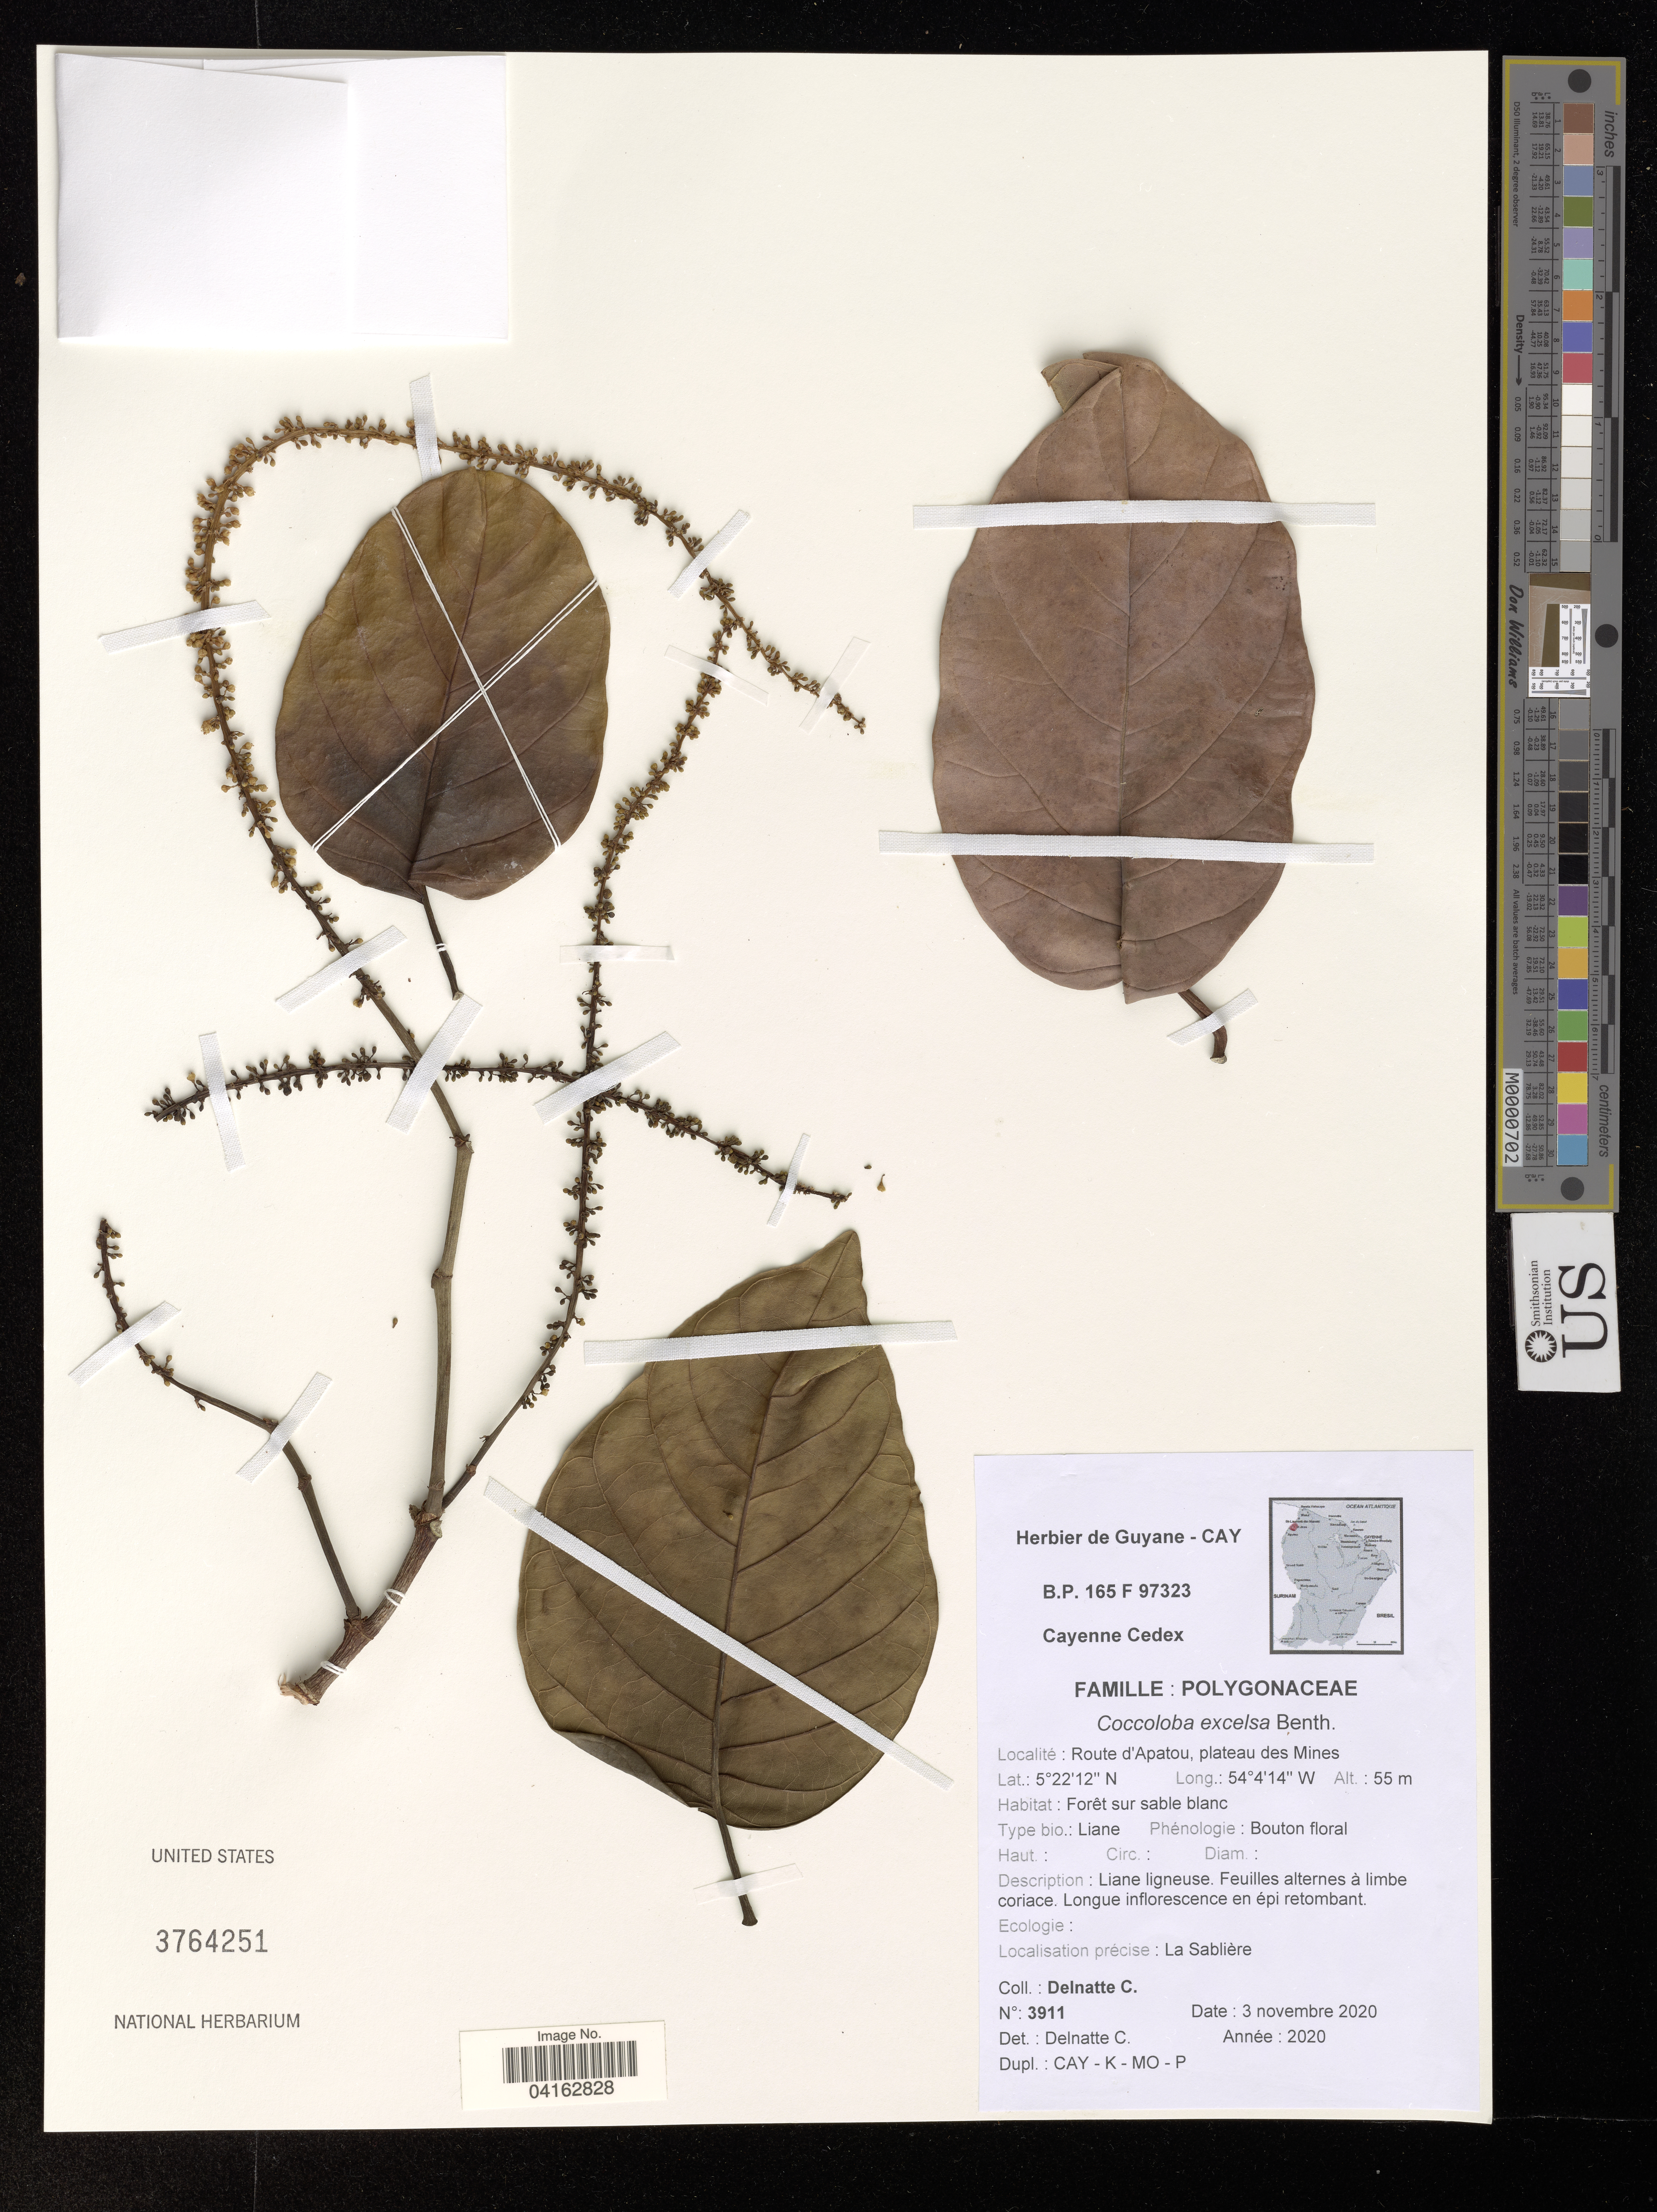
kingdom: Plantae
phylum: Tracheophyta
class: Magnoliopsida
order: Caryophyllales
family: Polygonaceae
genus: Coccoloba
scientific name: Coccoloba excelsa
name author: Benth.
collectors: C. Delnatte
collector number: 3911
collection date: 2020-11-03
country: French Guiana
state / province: Cayenne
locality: Route d'Apatou, plateau des Mines.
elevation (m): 55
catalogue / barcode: US 3764251